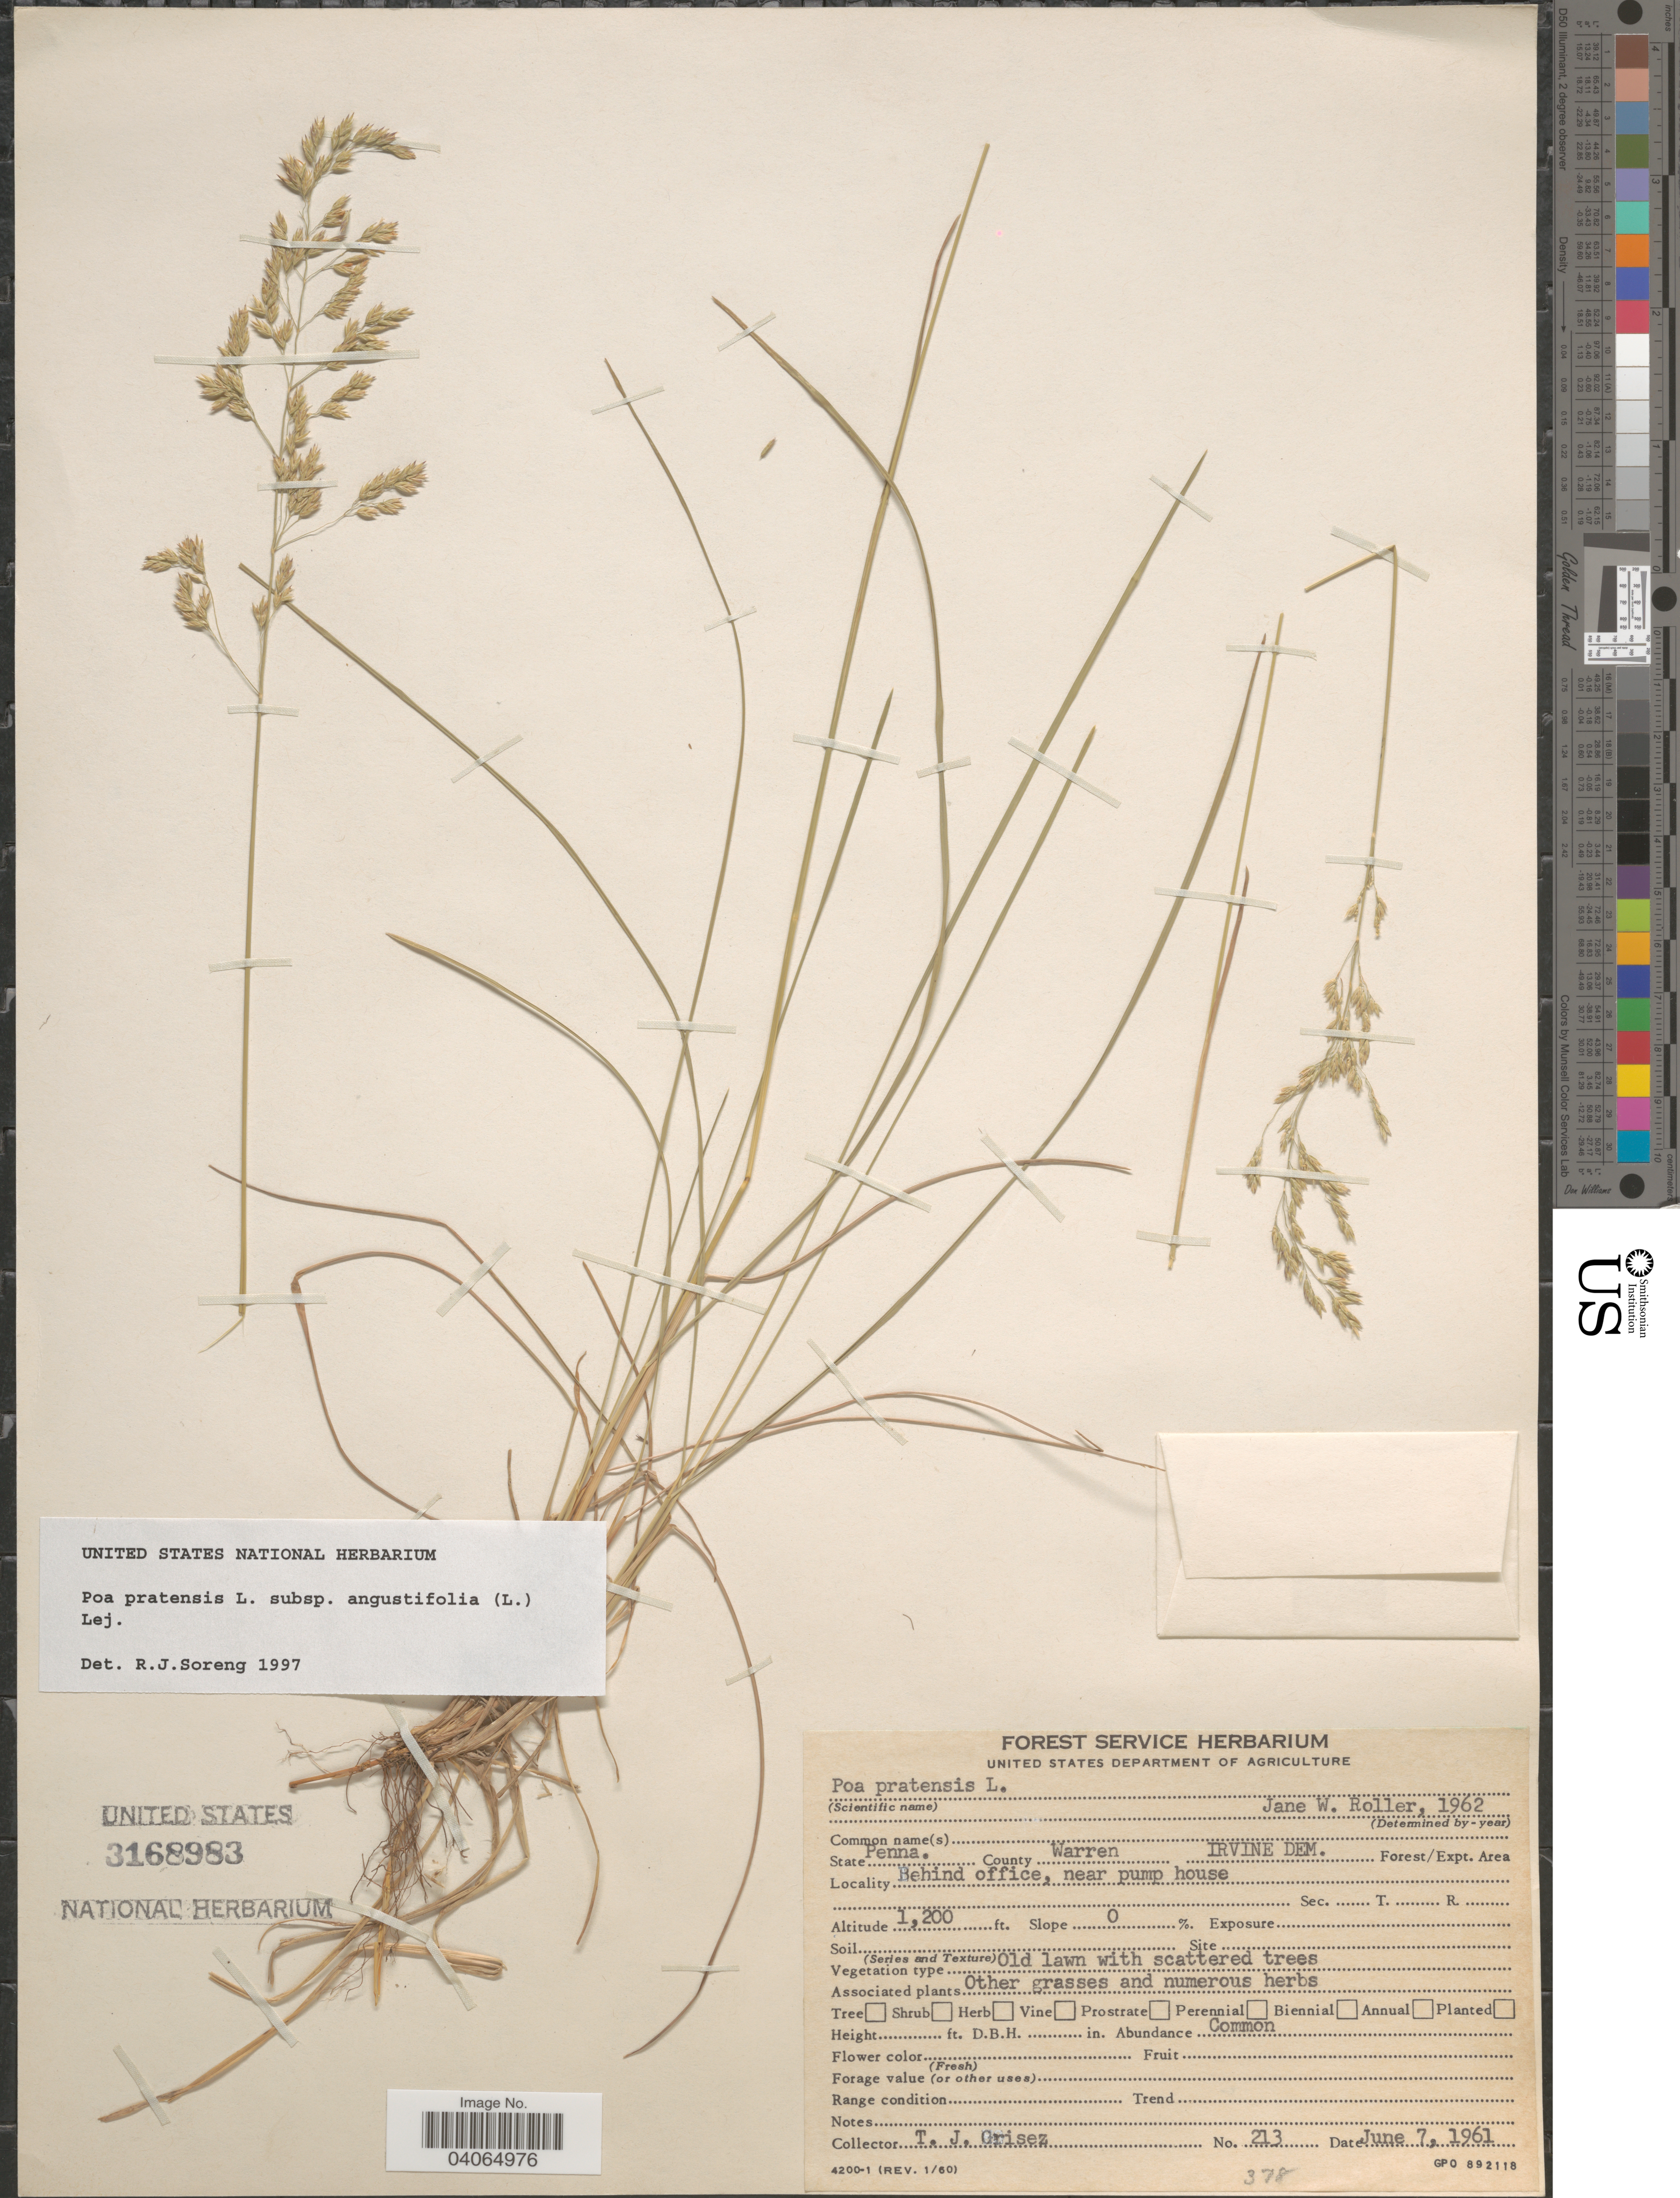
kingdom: Plantae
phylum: Tracheophyta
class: Liliopsida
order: Poales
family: Poaceae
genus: Poa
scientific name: Poa pratensis subsp. angustifolia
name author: (L.) Lej.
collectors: T. Grisez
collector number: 213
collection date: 1961-06-07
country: United States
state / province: Pennsylvania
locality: County Warren. Irvine Dem. Forest/Expt. Area. Behind office, near pump house.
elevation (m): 366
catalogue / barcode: US 3168983